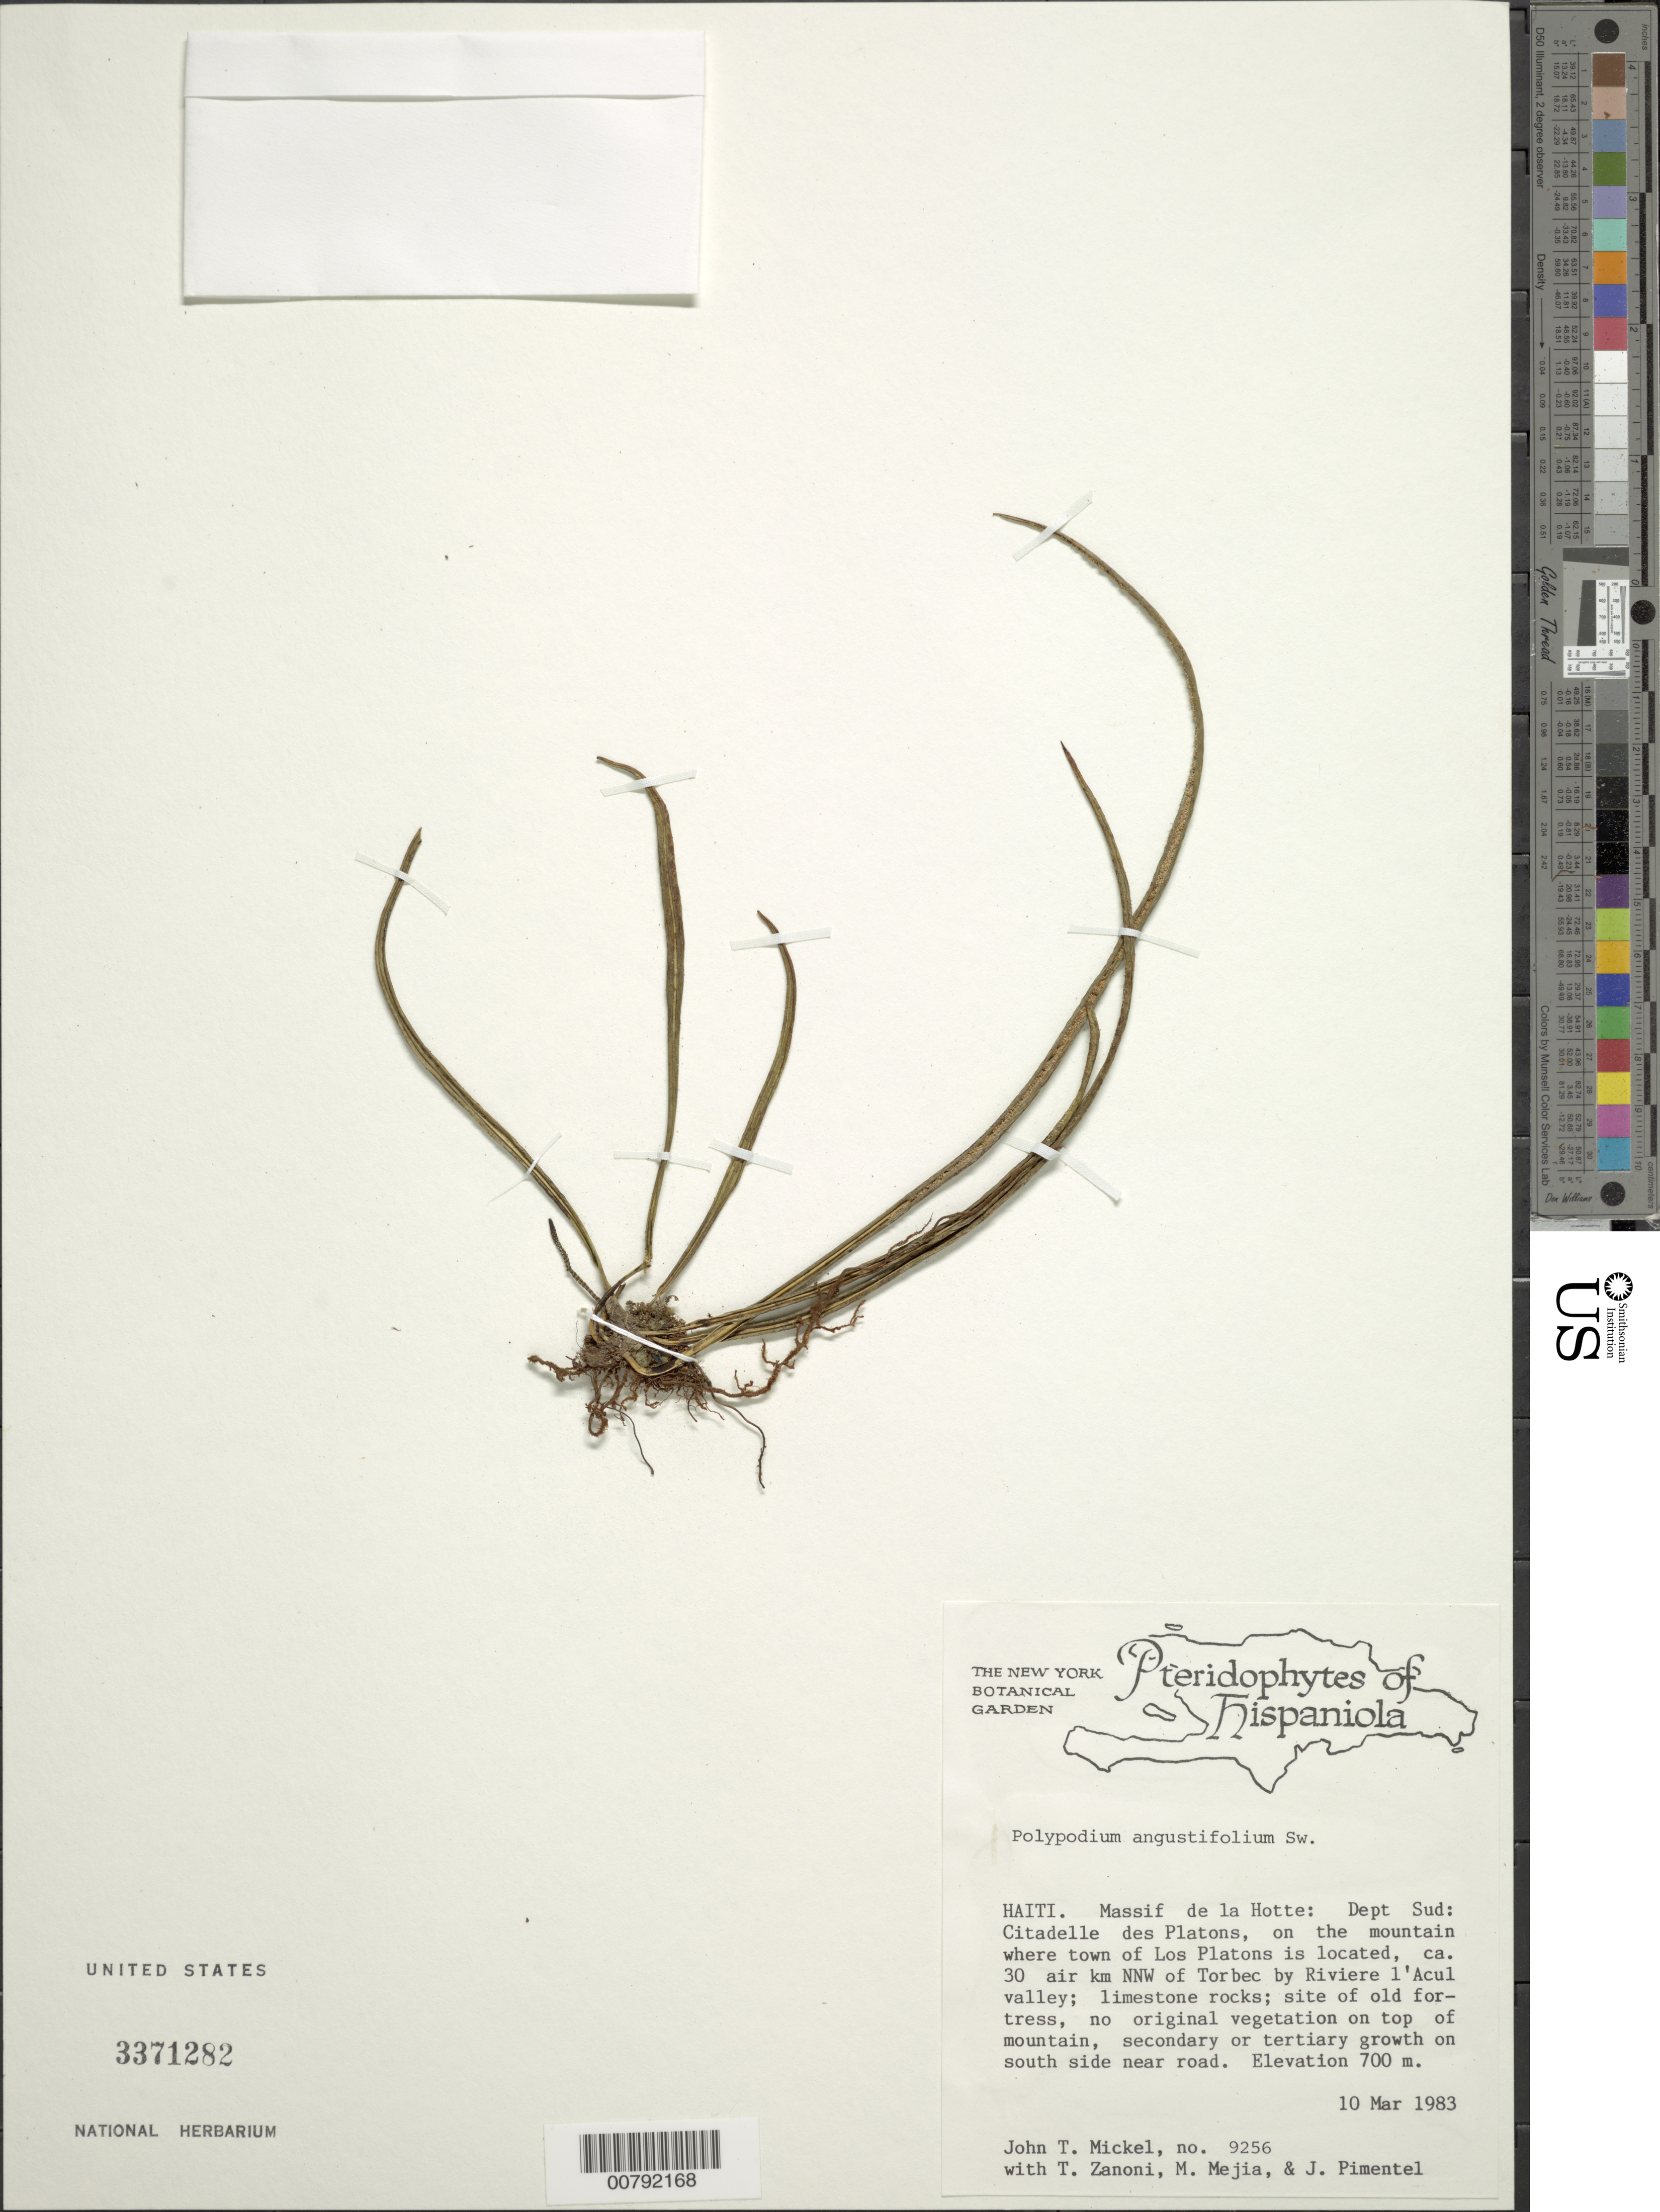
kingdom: Plantae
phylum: Tracheophyta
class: Polypodiopsida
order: Polypodiales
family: Polypodiaceae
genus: Campyloneurum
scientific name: Campyloneurum angustifolium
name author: (Sw.) Fée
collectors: J. T. Mickel, T. A. Zanoni, M. Mejia & J. Pimentel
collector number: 9256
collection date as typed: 10 Mar 1983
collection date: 1983-03-10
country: Haiti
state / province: Sud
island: Hispaniola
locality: Massif de la Hotte, Citadelle des Platons, 30 air km NNW of Torbec by riviere l'Acul valley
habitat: Limestone rocks; site of old fortress, no original vegetation on top, secondary or tertiary growth on S side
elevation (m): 700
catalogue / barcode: US 3371282